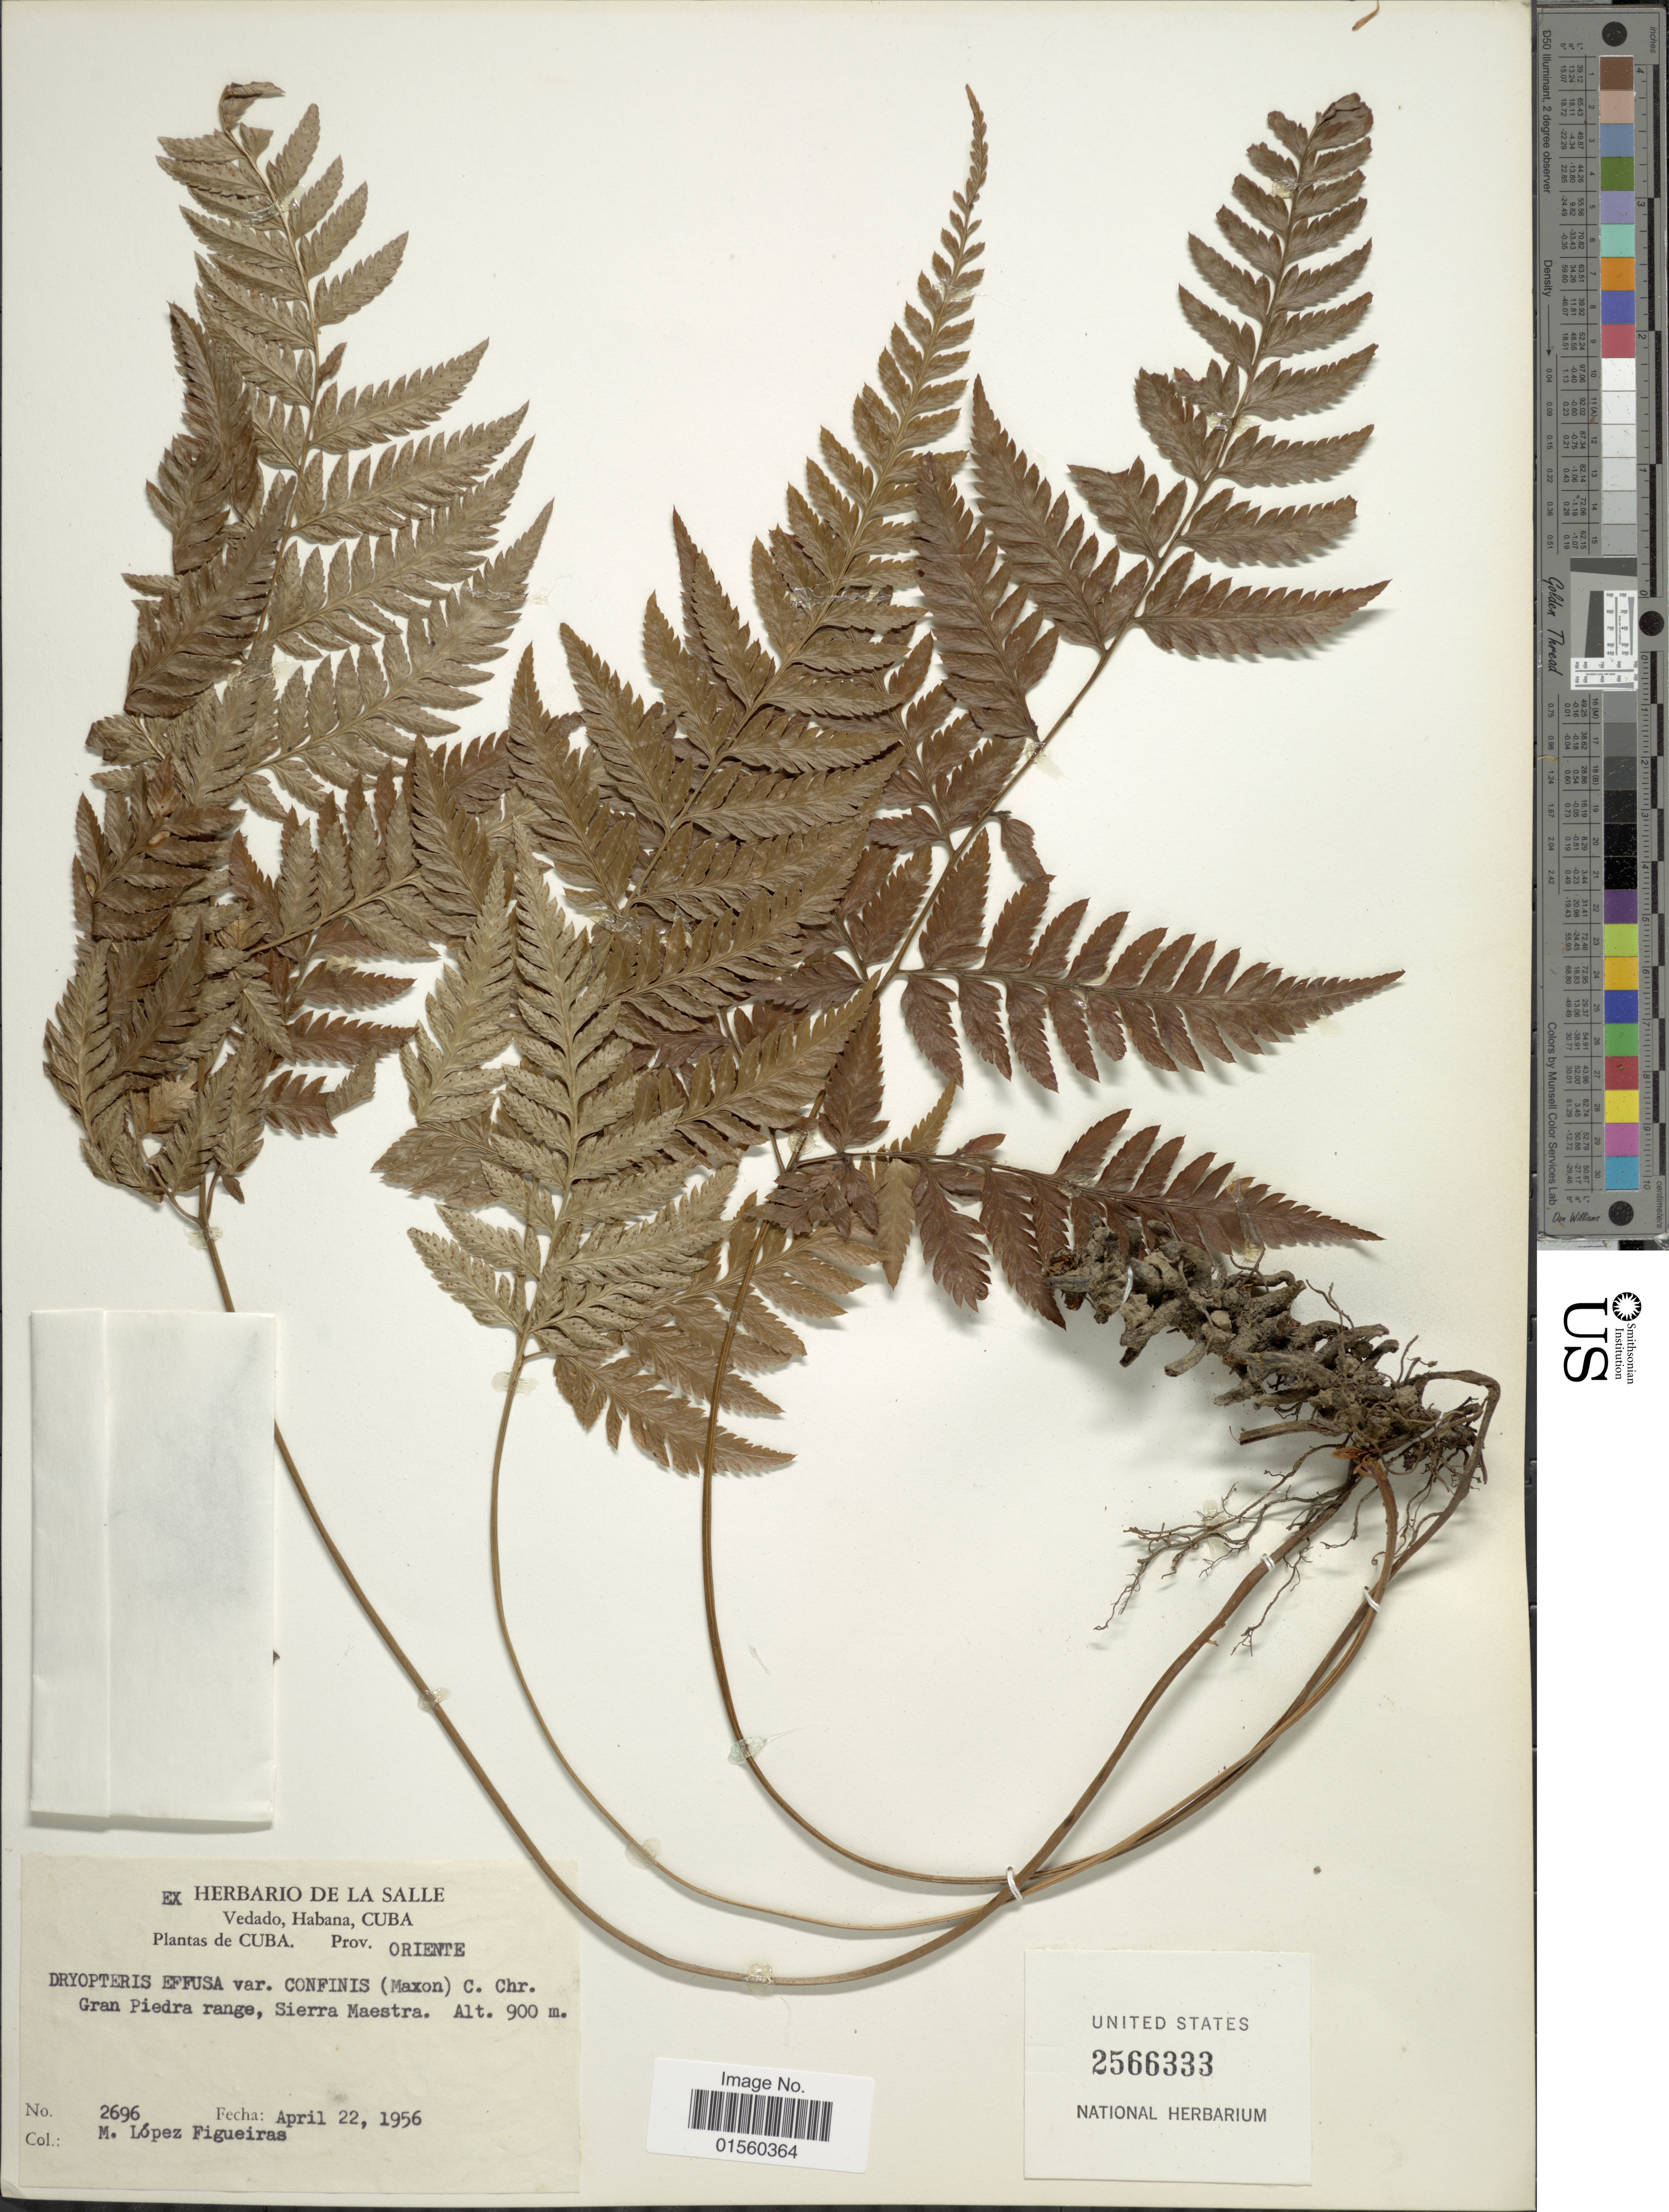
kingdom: Plantae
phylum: Tracheophyta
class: Polypodiopsida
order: Polypodiales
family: Dryopteridaceae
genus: Parapolystichum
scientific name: Parapolystichum confine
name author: (Maxon ex C. Chr.) Labiak et al.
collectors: M. López Figueiras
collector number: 2696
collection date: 1956-04-22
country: Cuba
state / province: Oriente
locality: Prov. Oriente, Gran Piedra range, Sierra Maestra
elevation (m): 900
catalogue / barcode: US 2566333